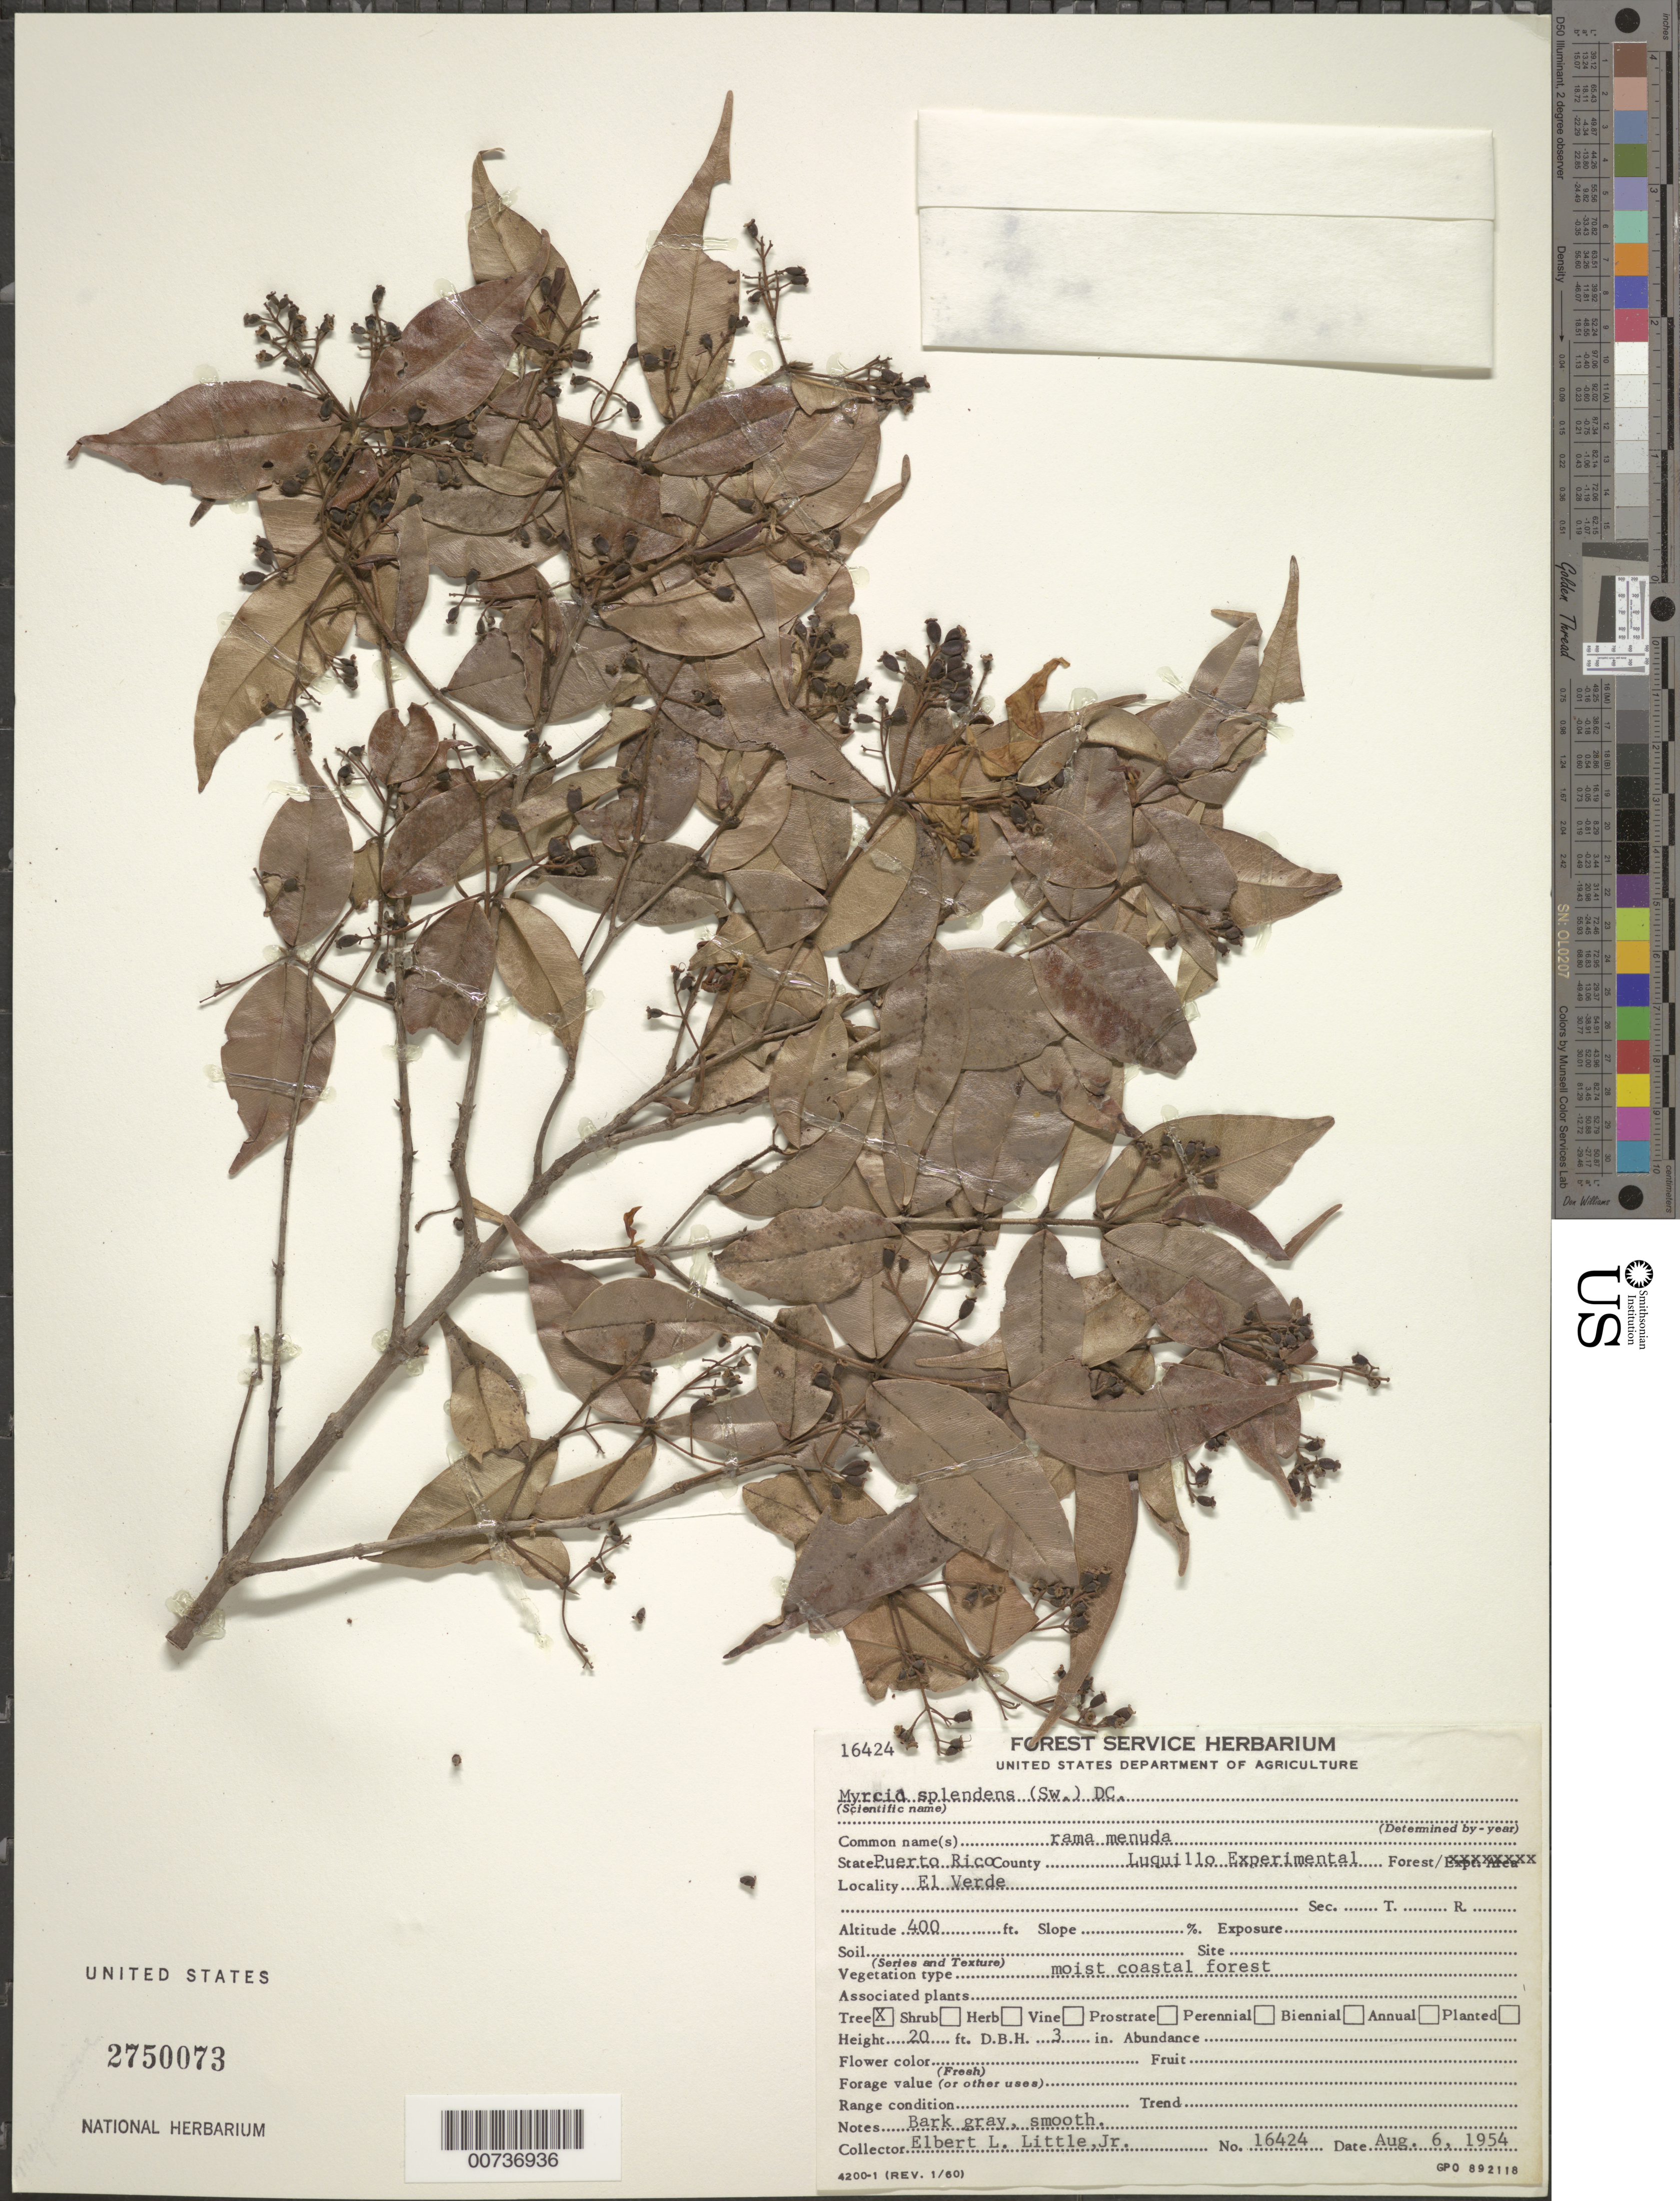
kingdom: Plantae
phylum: Tracheophyta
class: Magnoliopsida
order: Myrtales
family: Myrtaceae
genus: Myrcia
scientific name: Myrcia splendens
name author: (Sw.) DC.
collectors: E. L. Little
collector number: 16424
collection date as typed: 06 Aug 1954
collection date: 1954-08-06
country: Puerto Rico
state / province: Luquillo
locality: Luquillo Experimental, El Verde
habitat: Moist coastal forest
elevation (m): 122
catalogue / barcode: US 2750073